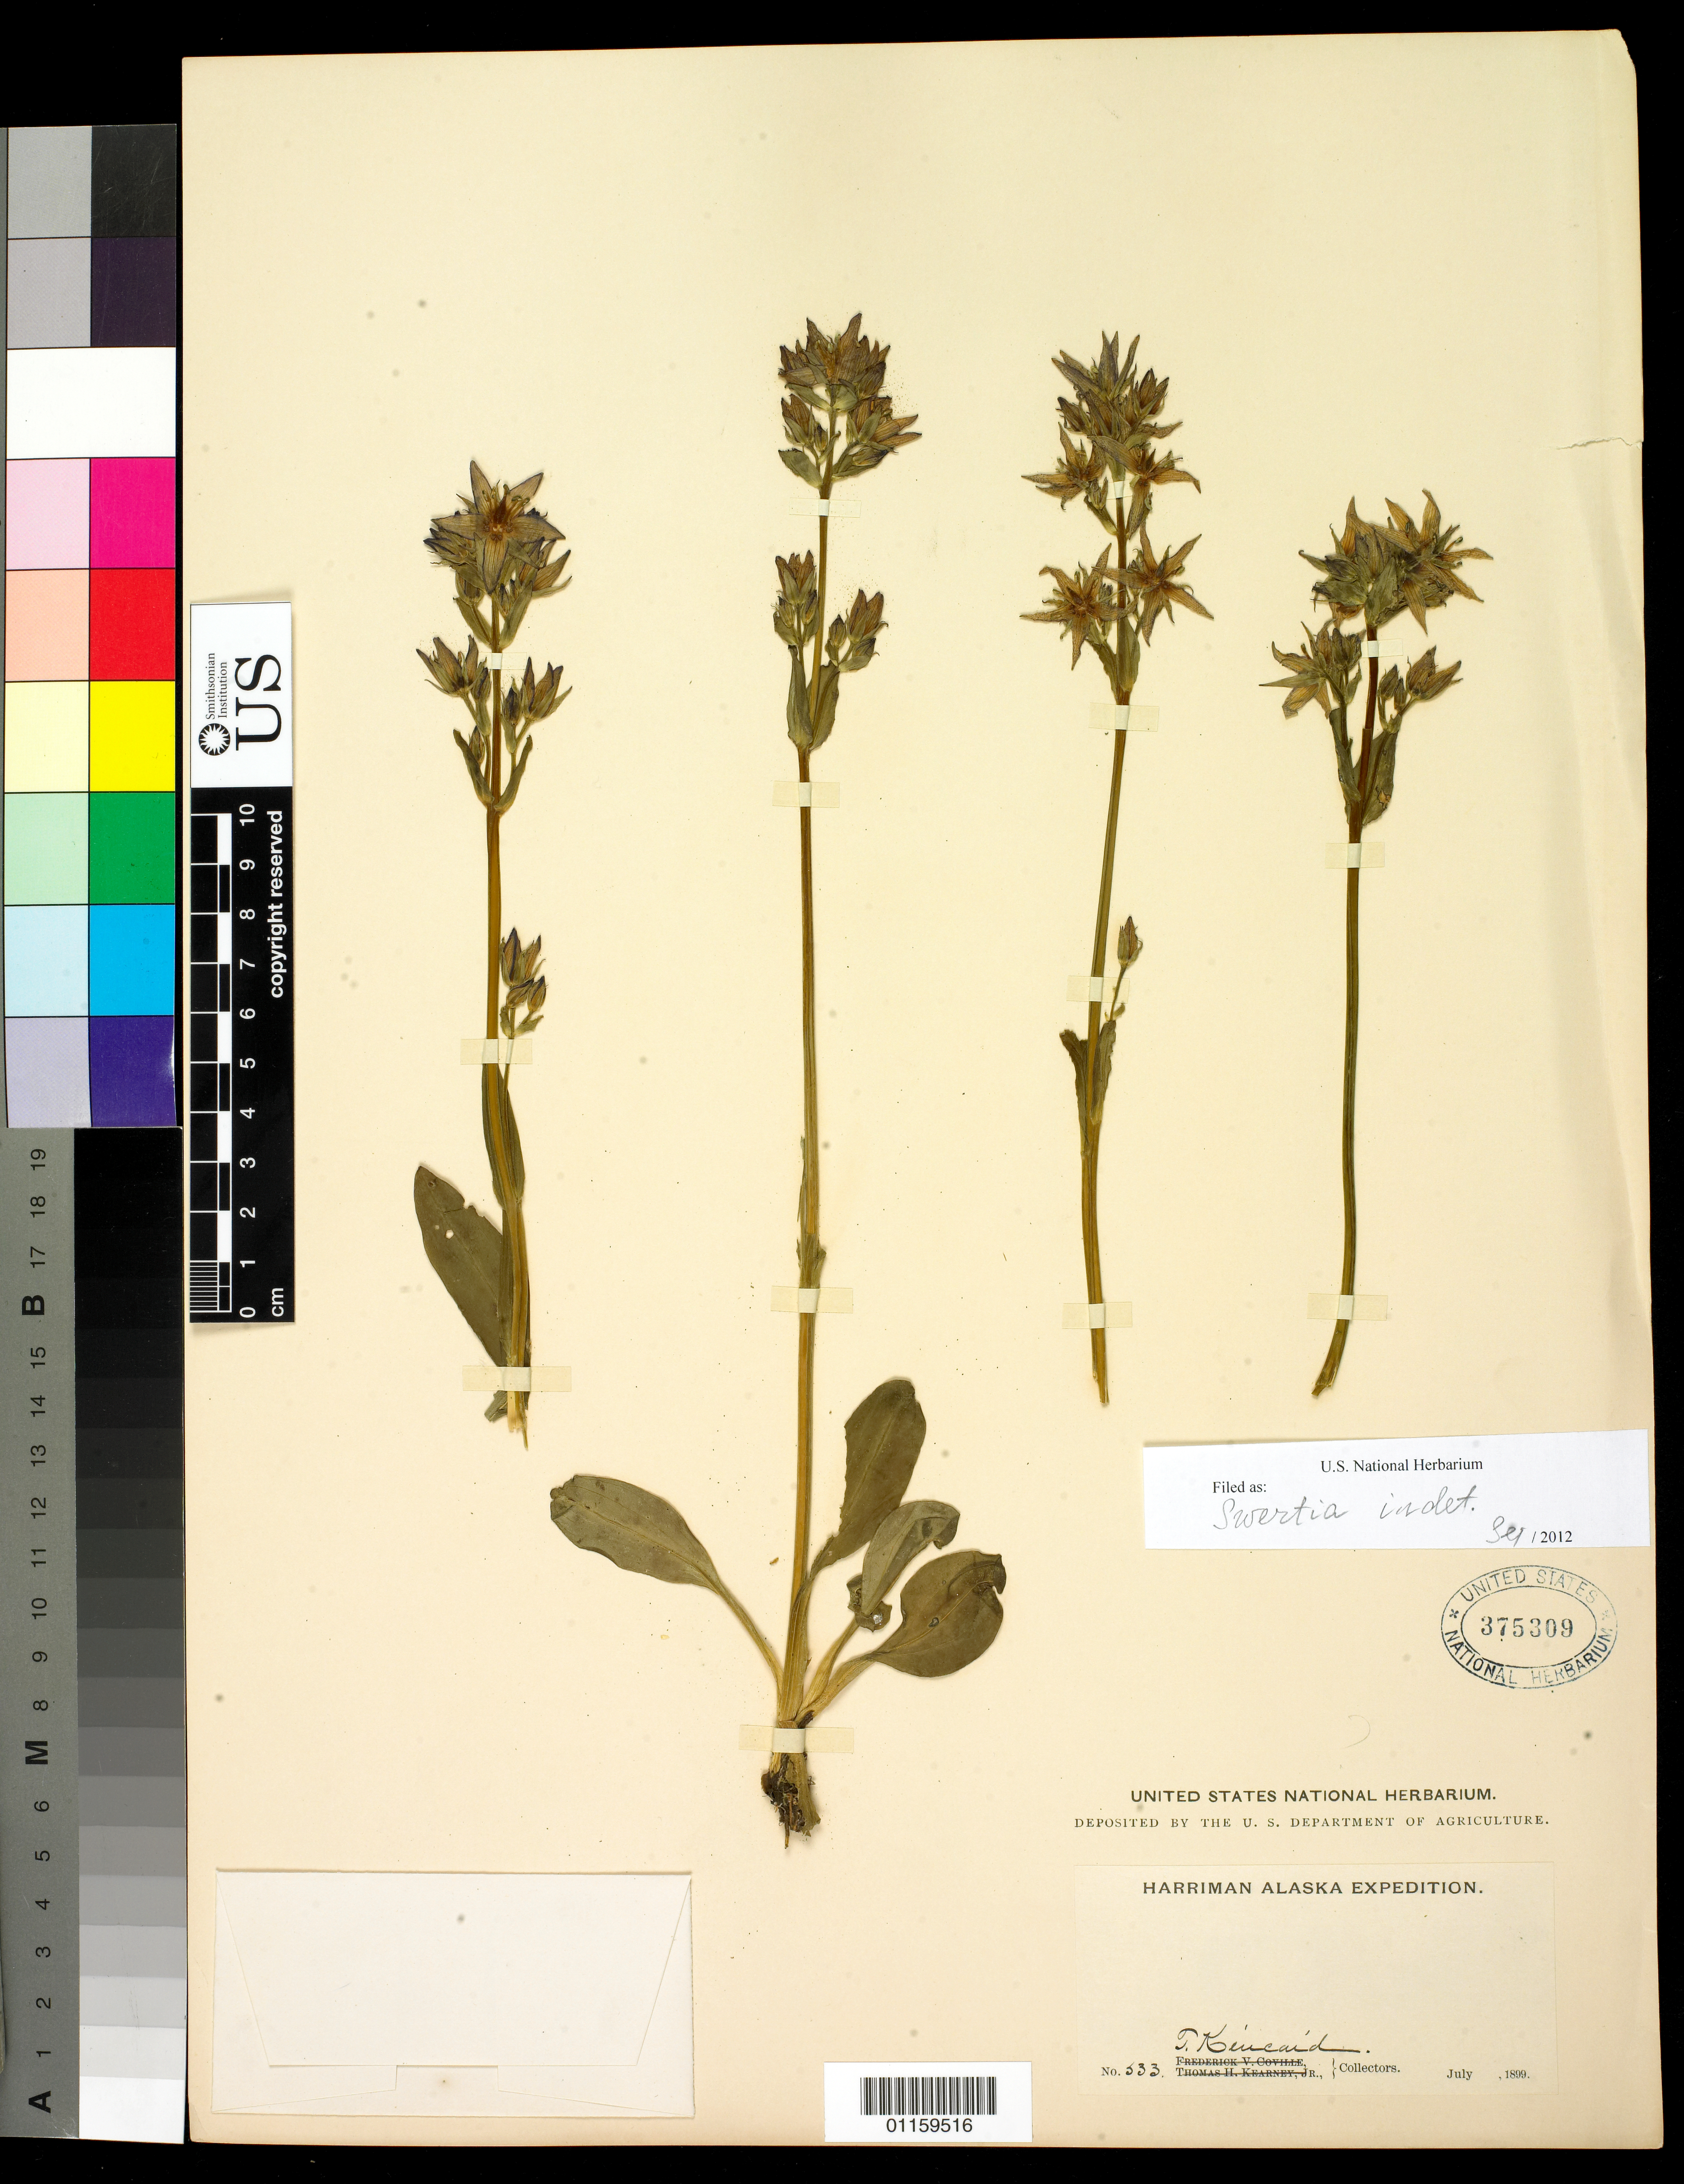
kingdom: Plantae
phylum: Tracheophyta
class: Magnoliopsida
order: Gentianales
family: Gentianaceae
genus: Swertia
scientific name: Swertia sp.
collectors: T. C. Kincaid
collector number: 533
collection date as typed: Jul 1899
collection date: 1899-07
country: United States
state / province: Alaska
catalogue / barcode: US 375309